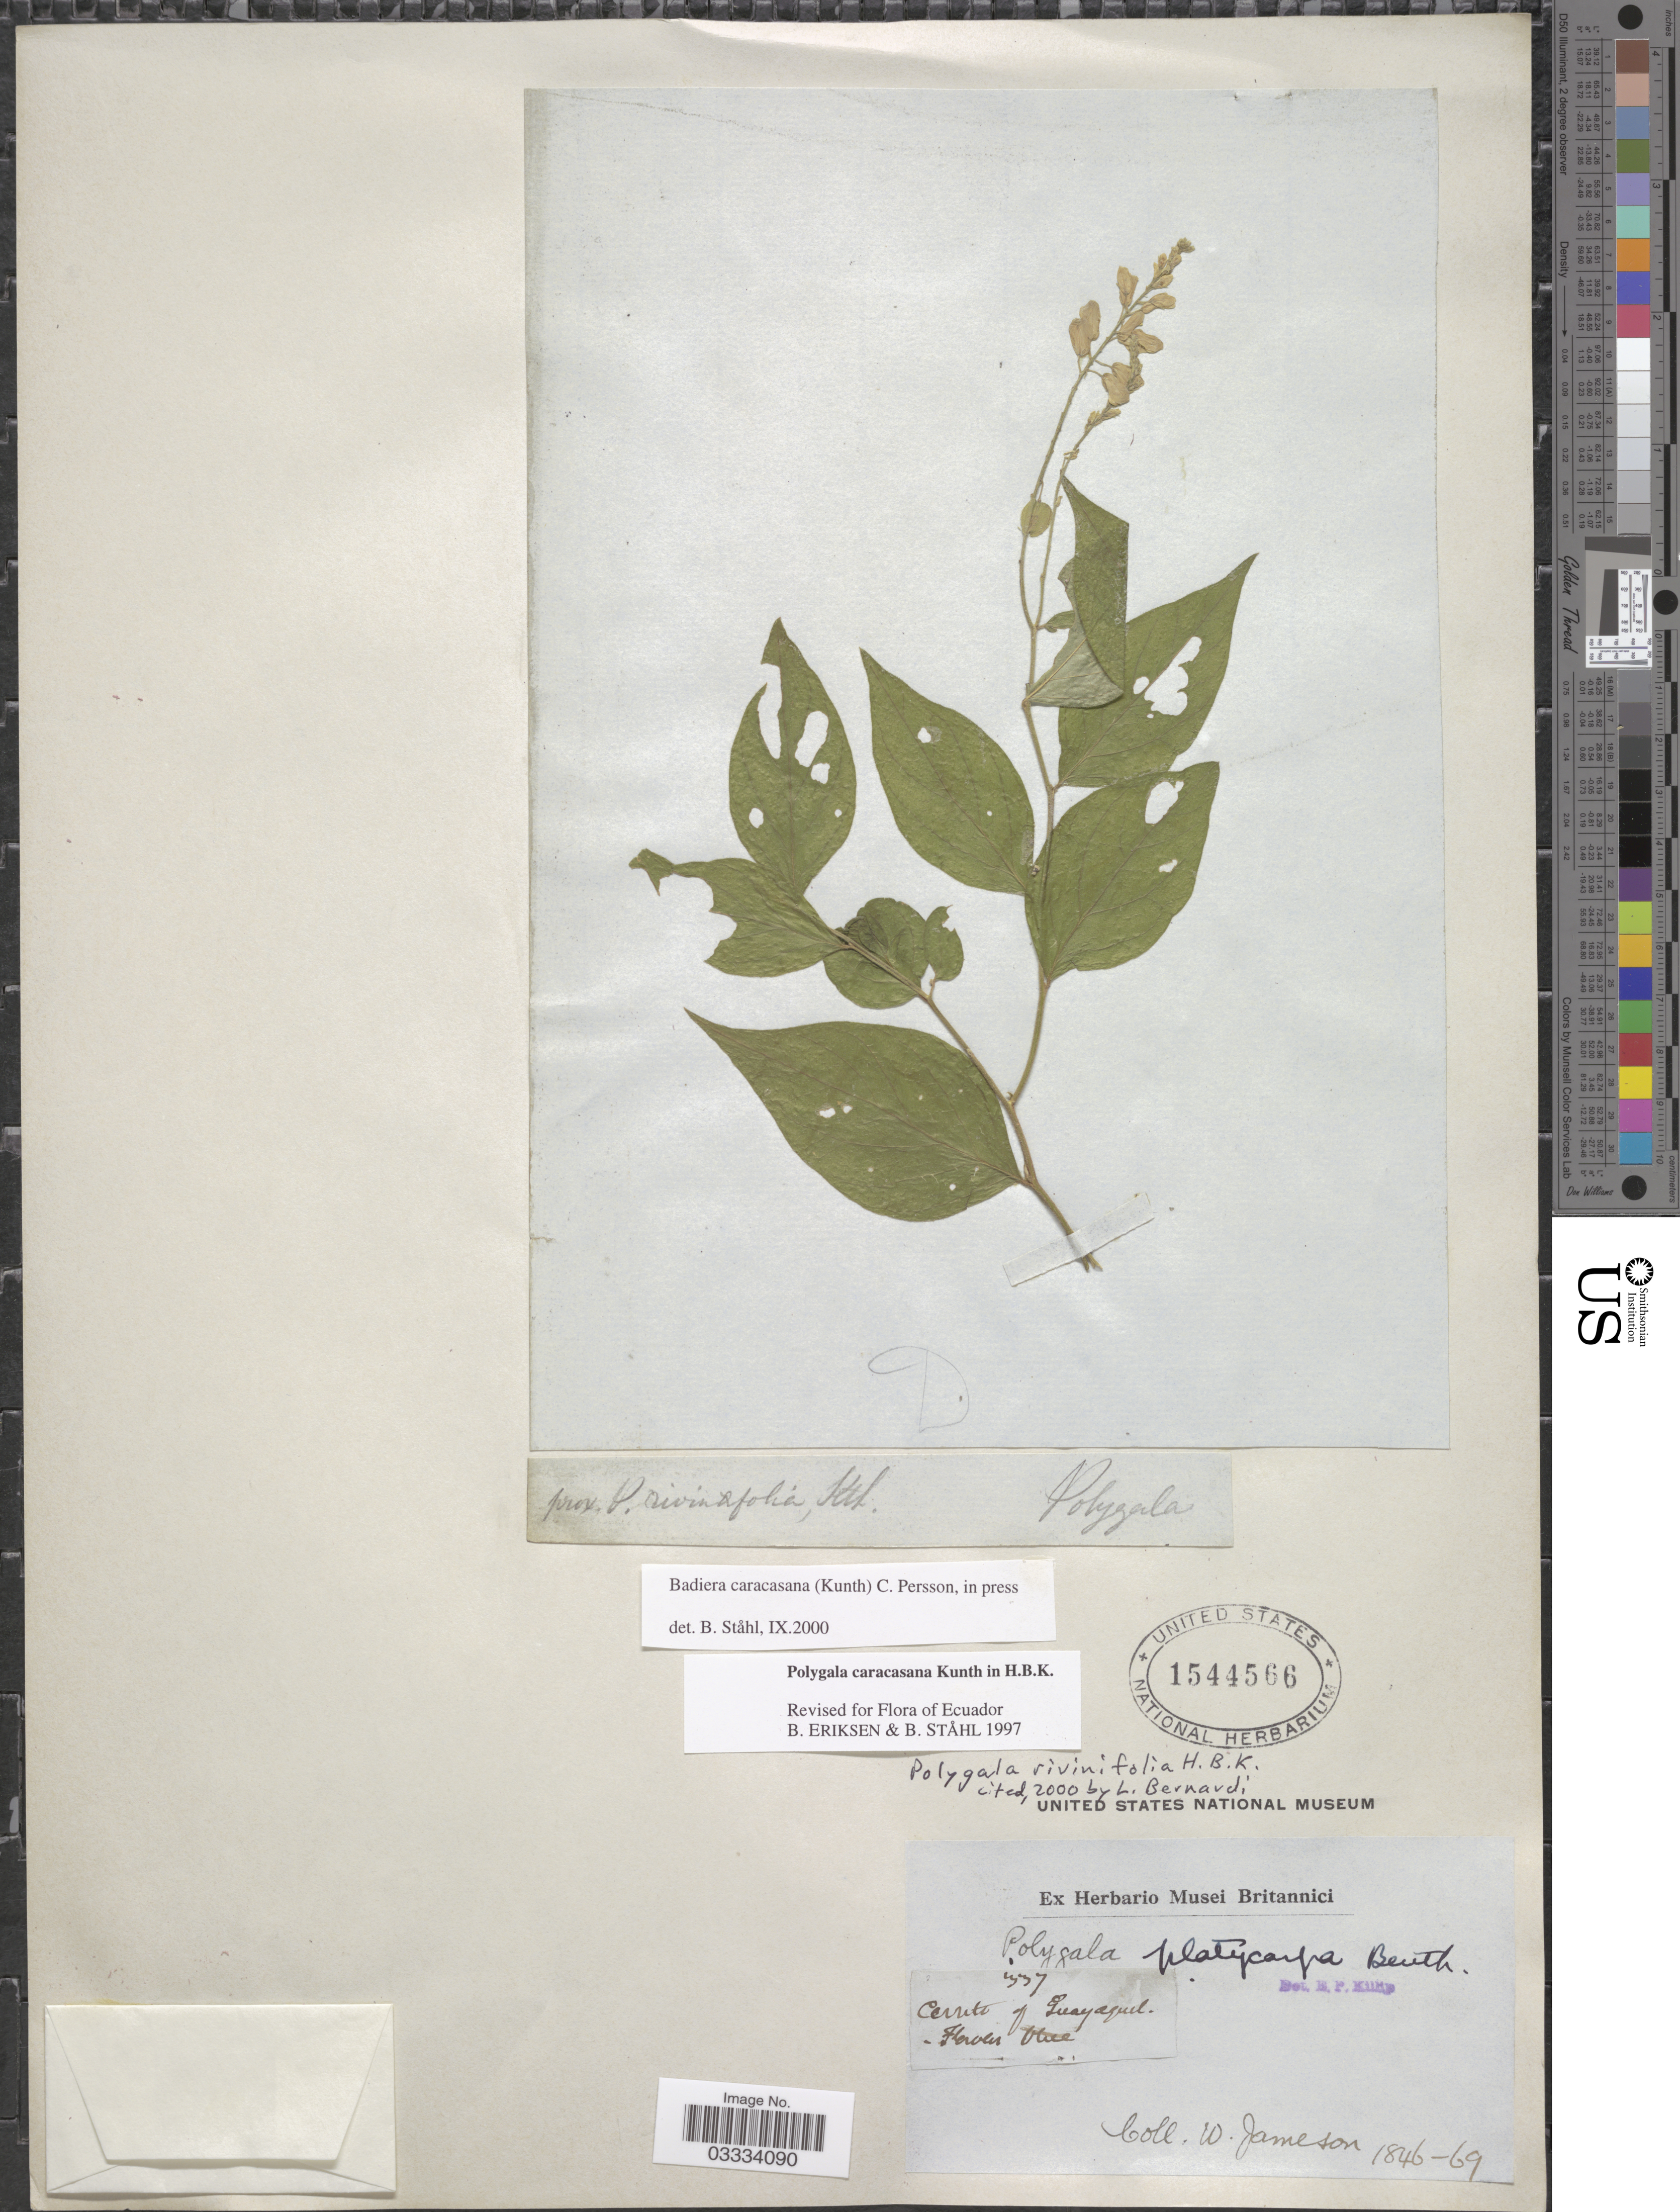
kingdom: Plantae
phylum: Tracheophyta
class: Magnoliopsida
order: Fabales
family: Polygalaceae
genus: Hebecarpa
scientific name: Hebecarpa platycarpa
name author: (Benth.) J.R. Abbott & J.F.B. Pastore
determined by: Strong, Mark T., (BOT), Smithsonian Institution - National Museum of Natural History (UNITED STATES)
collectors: W. Jameson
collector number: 337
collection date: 1846/1869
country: Ecuador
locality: Cerrito of Guayaquil.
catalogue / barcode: US 1544566